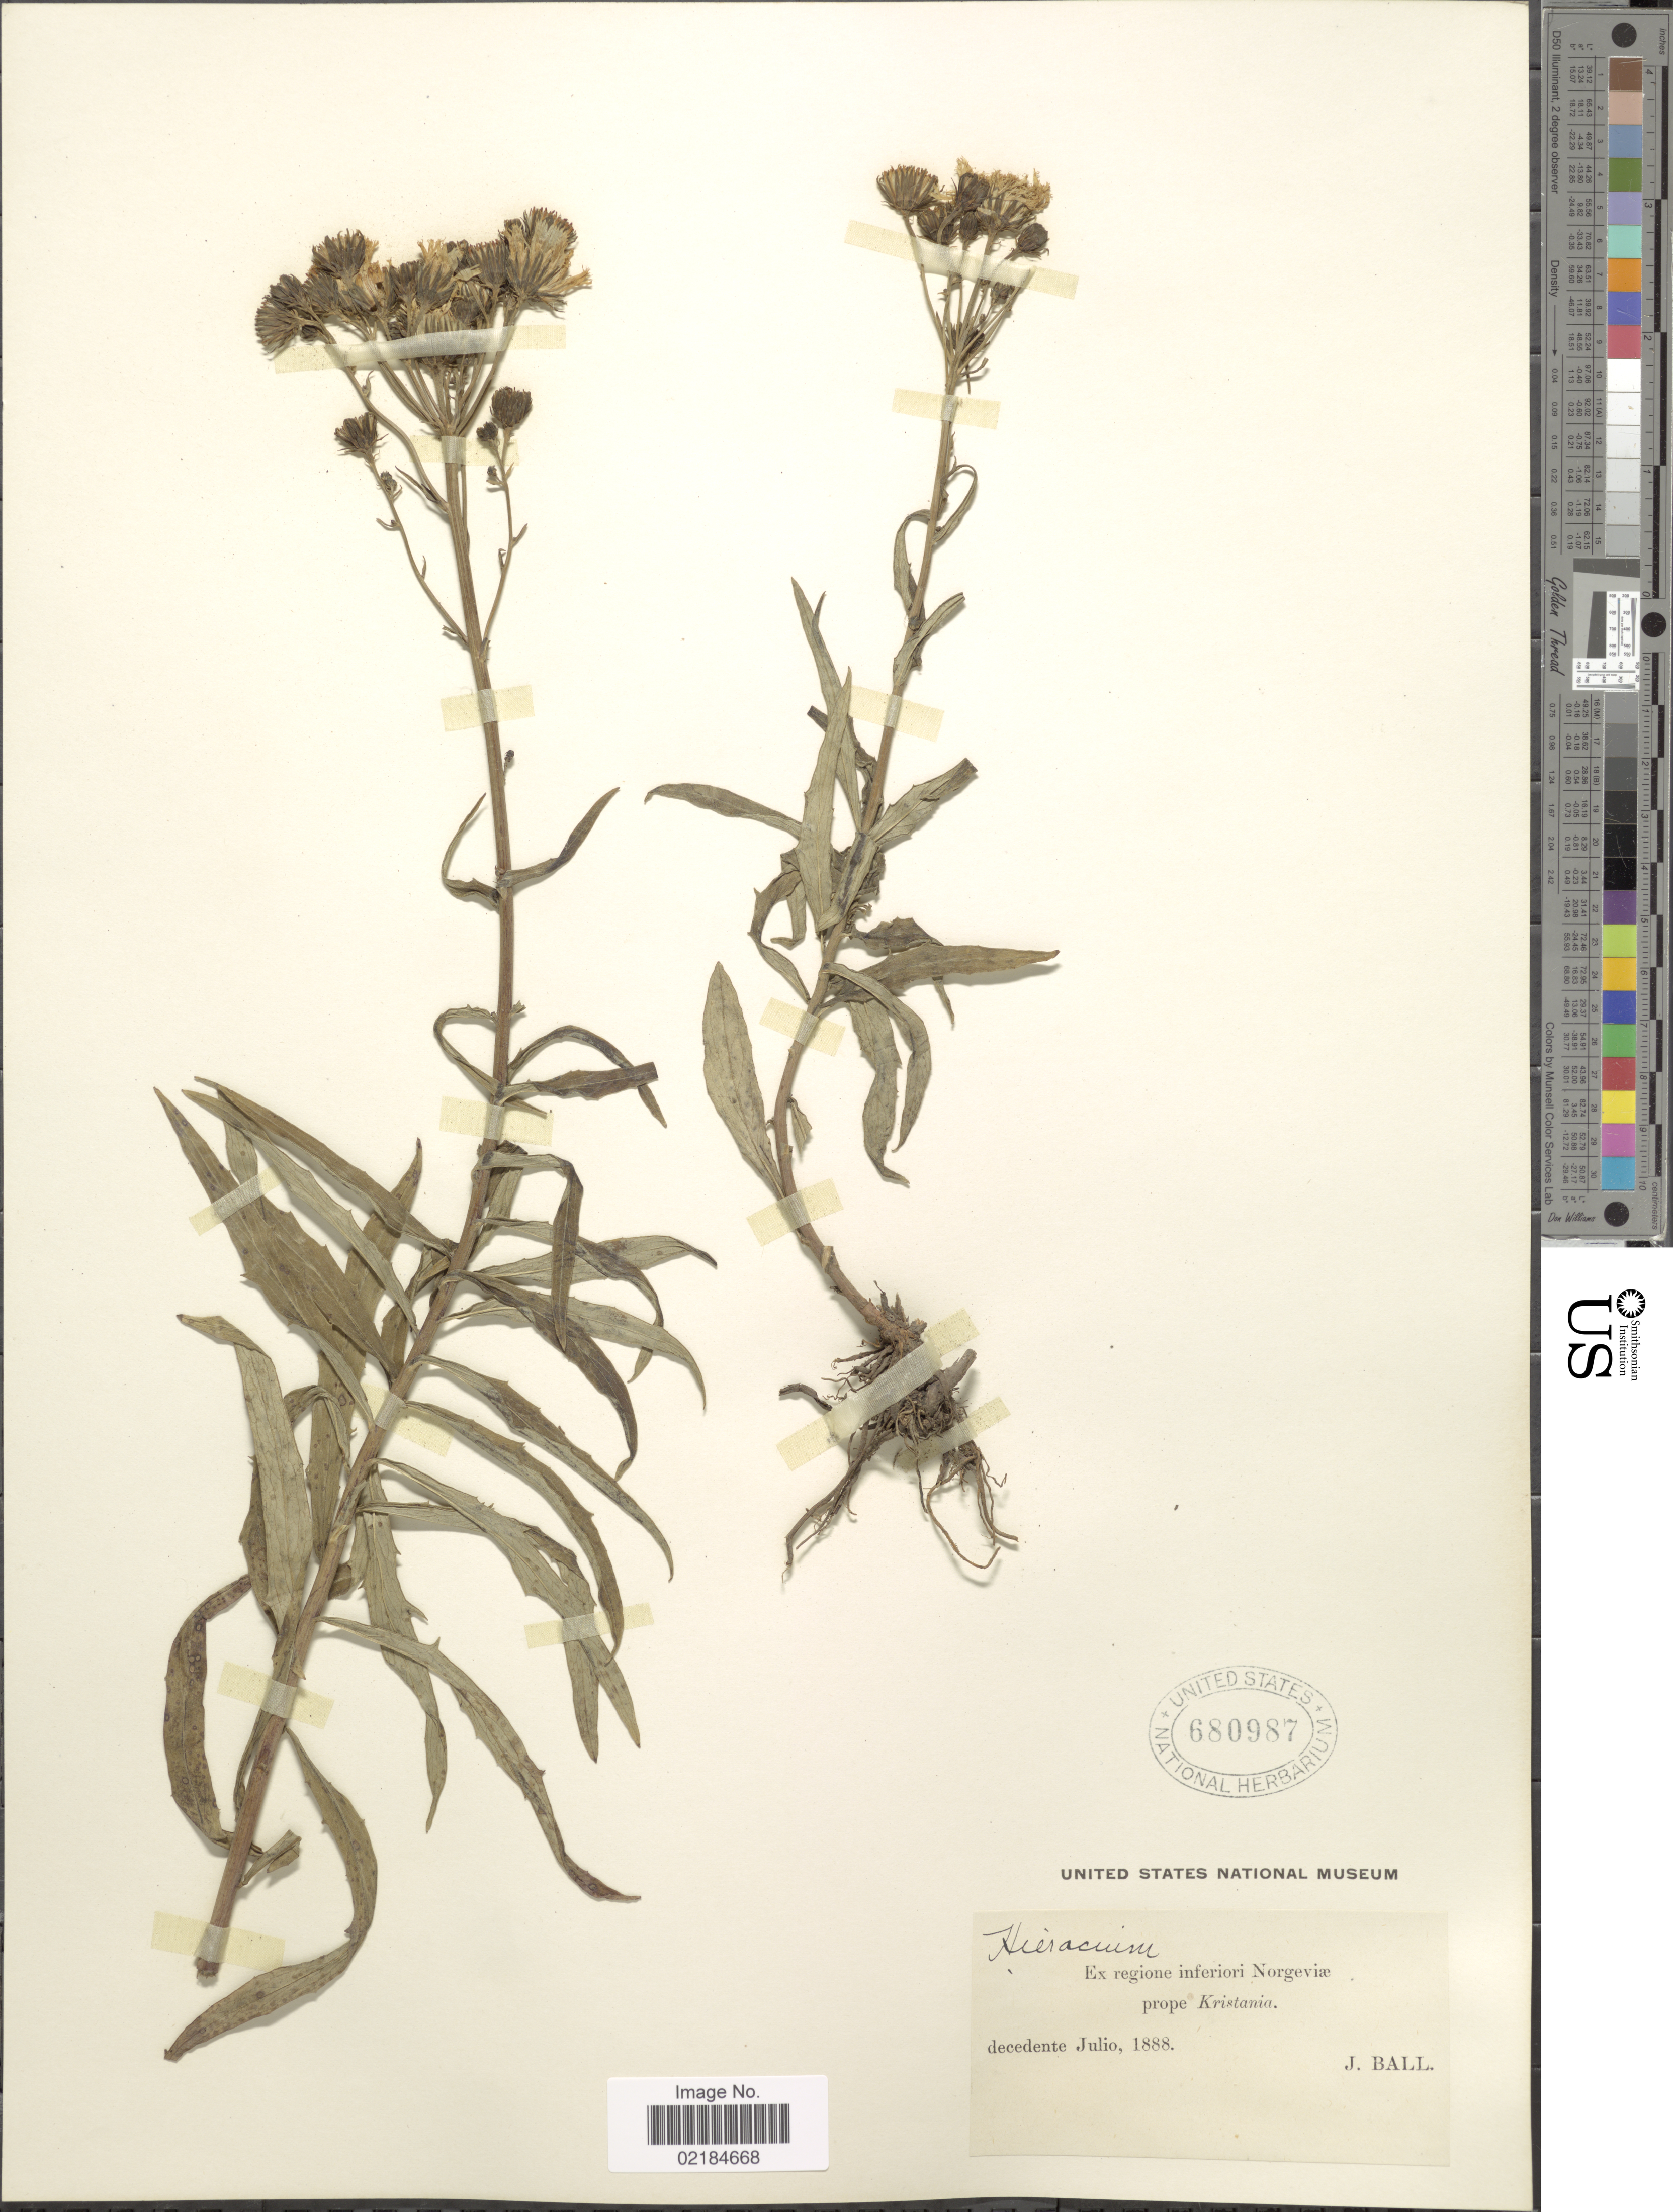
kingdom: Plantae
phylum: Tracheophyta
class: Magnoliopsida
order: Asterales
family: Asteraceae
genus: Hieracium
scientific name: Hieracium repandulare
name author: Druce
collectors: J. Ball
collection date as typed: decedente Julio, 1888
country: Norway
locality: Regione inferiori Norgeviae, prope Kristania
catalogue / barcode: US 680987